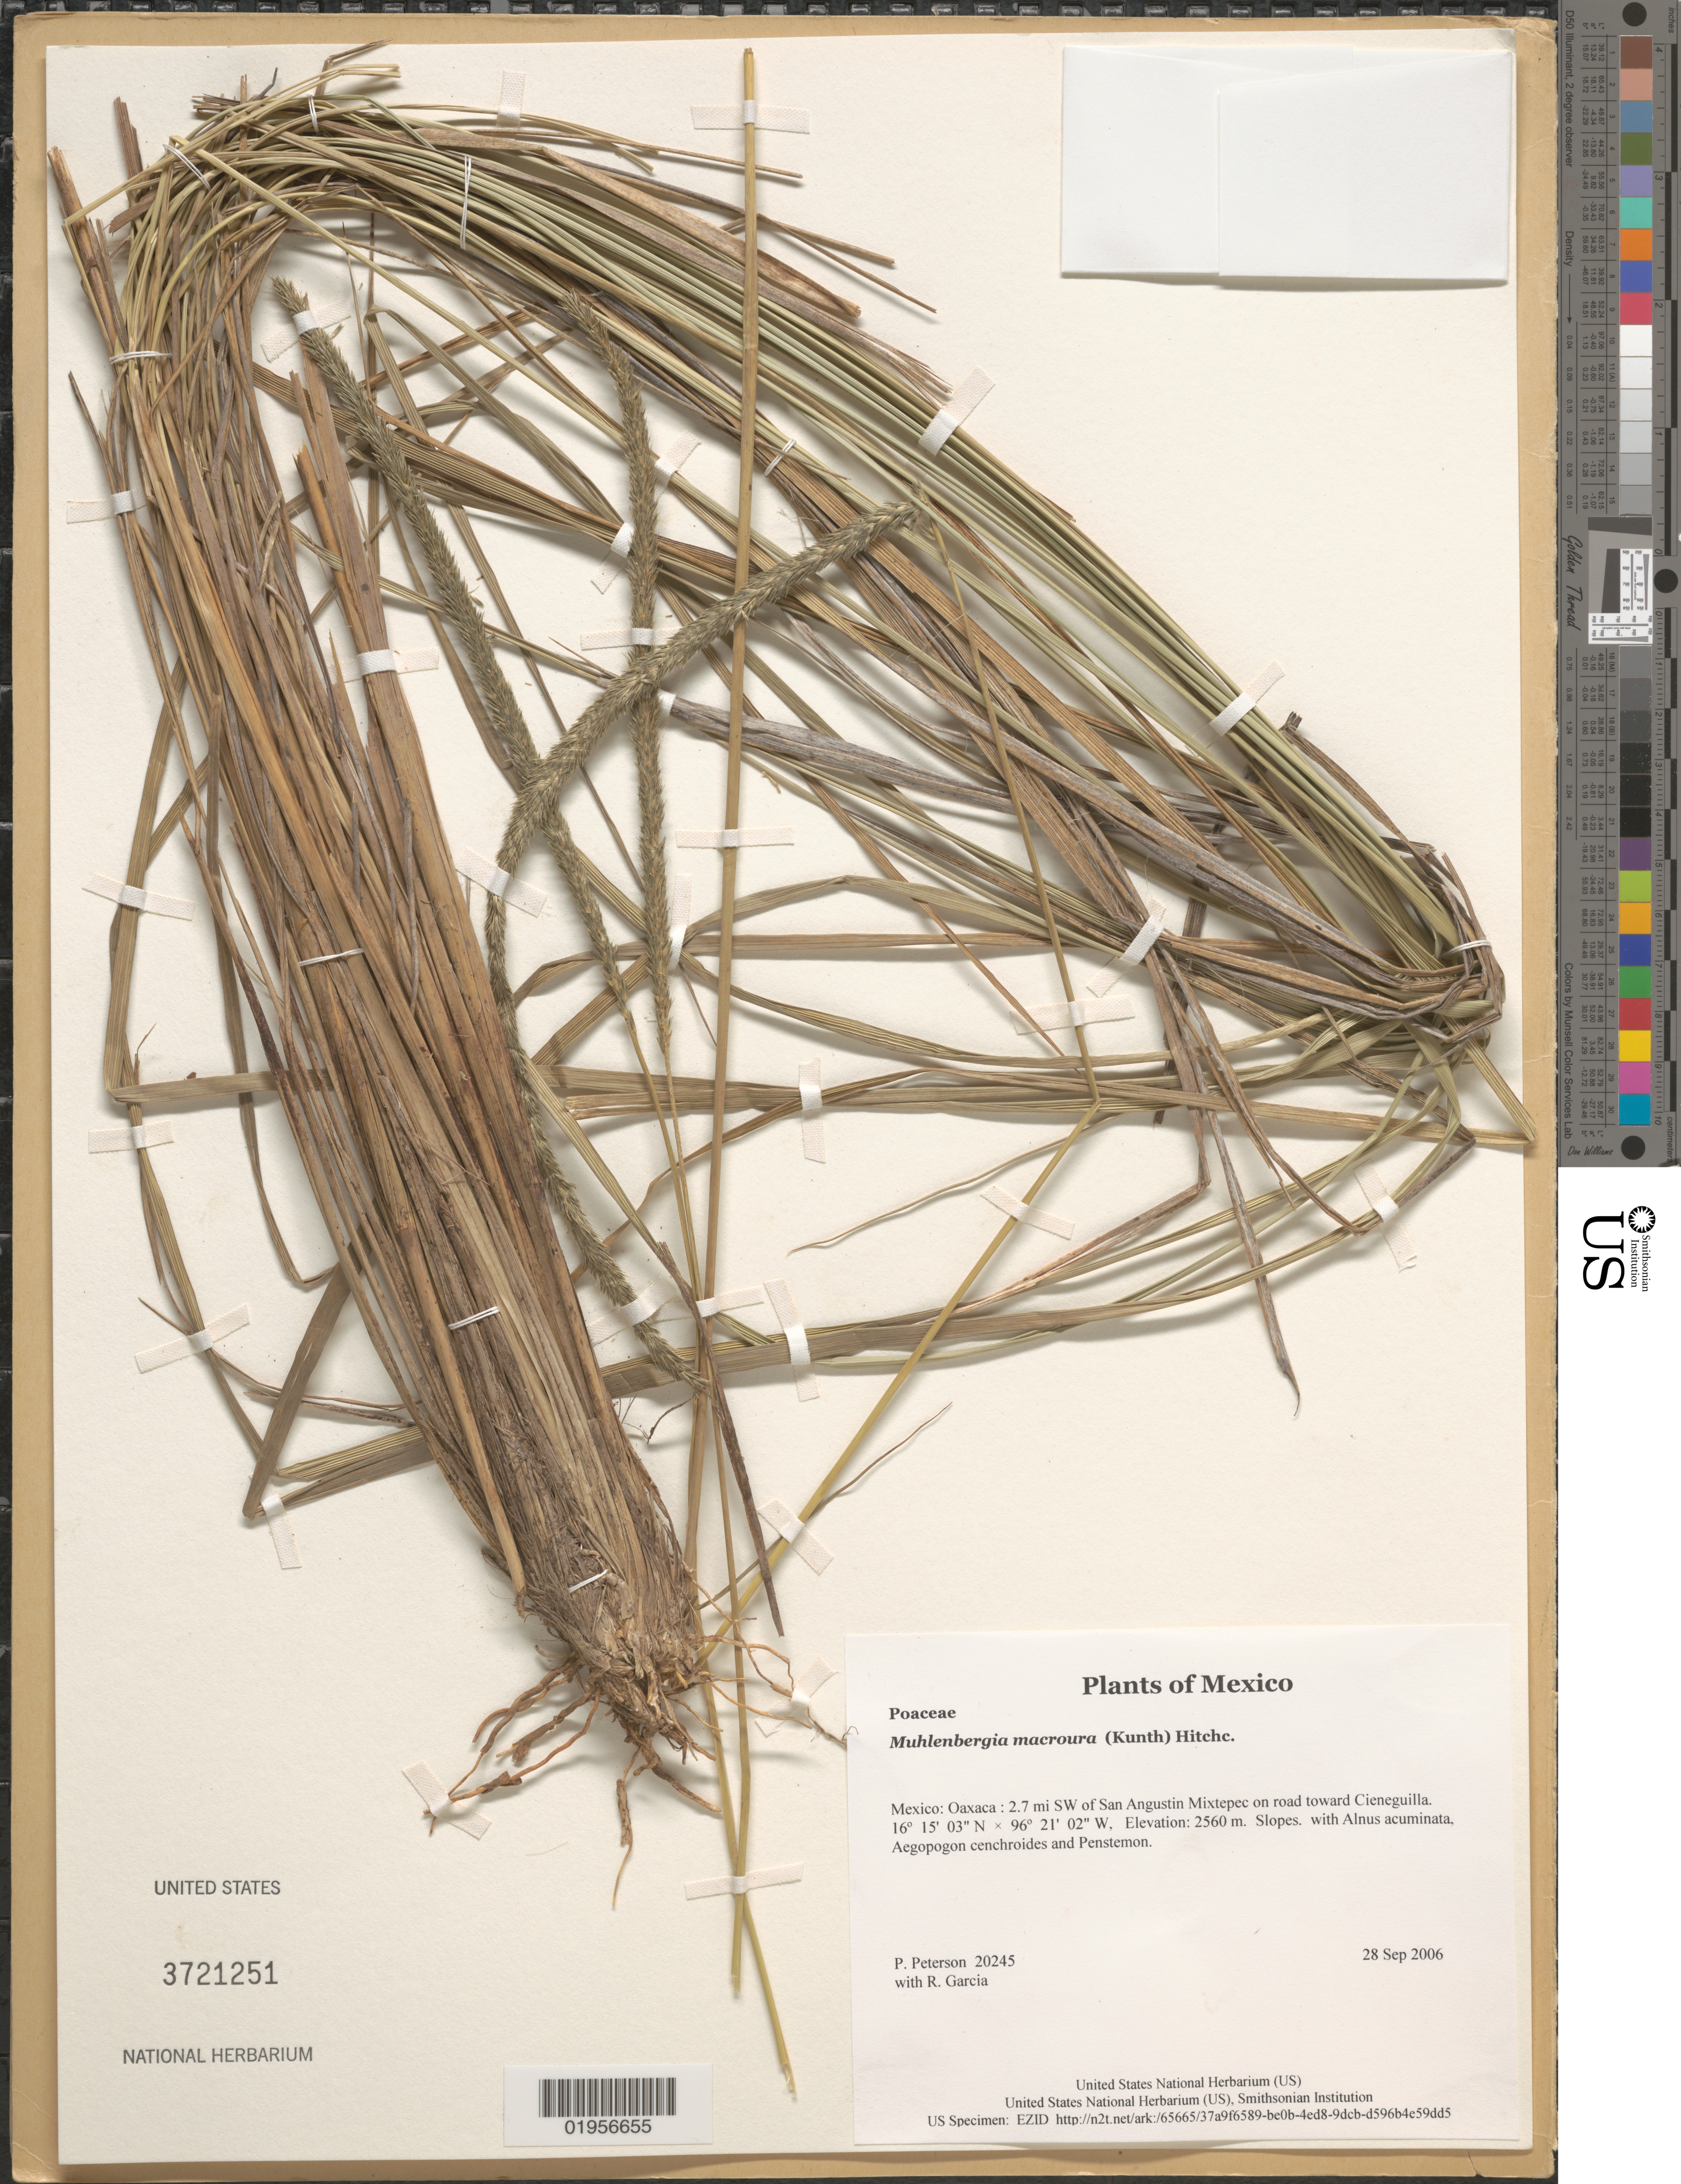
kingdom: Plantae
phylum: Tracheophyta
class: Liliopsida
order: Poales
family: Poaceae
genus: Muhlenbergia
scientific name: Muhlenbergia macroura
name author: (Kunth) Hitchc.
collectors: P. M. Peterson & R. Garcia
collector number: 20245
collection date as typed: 28 Sep 2006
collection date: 2006-09-28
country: Mexico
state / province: Oaxaca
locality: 2.7 mi SW of San Angustin Mixtepec on road toward Cieneguilla.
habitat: Slopes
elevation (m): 2560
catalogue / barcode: US 3721251